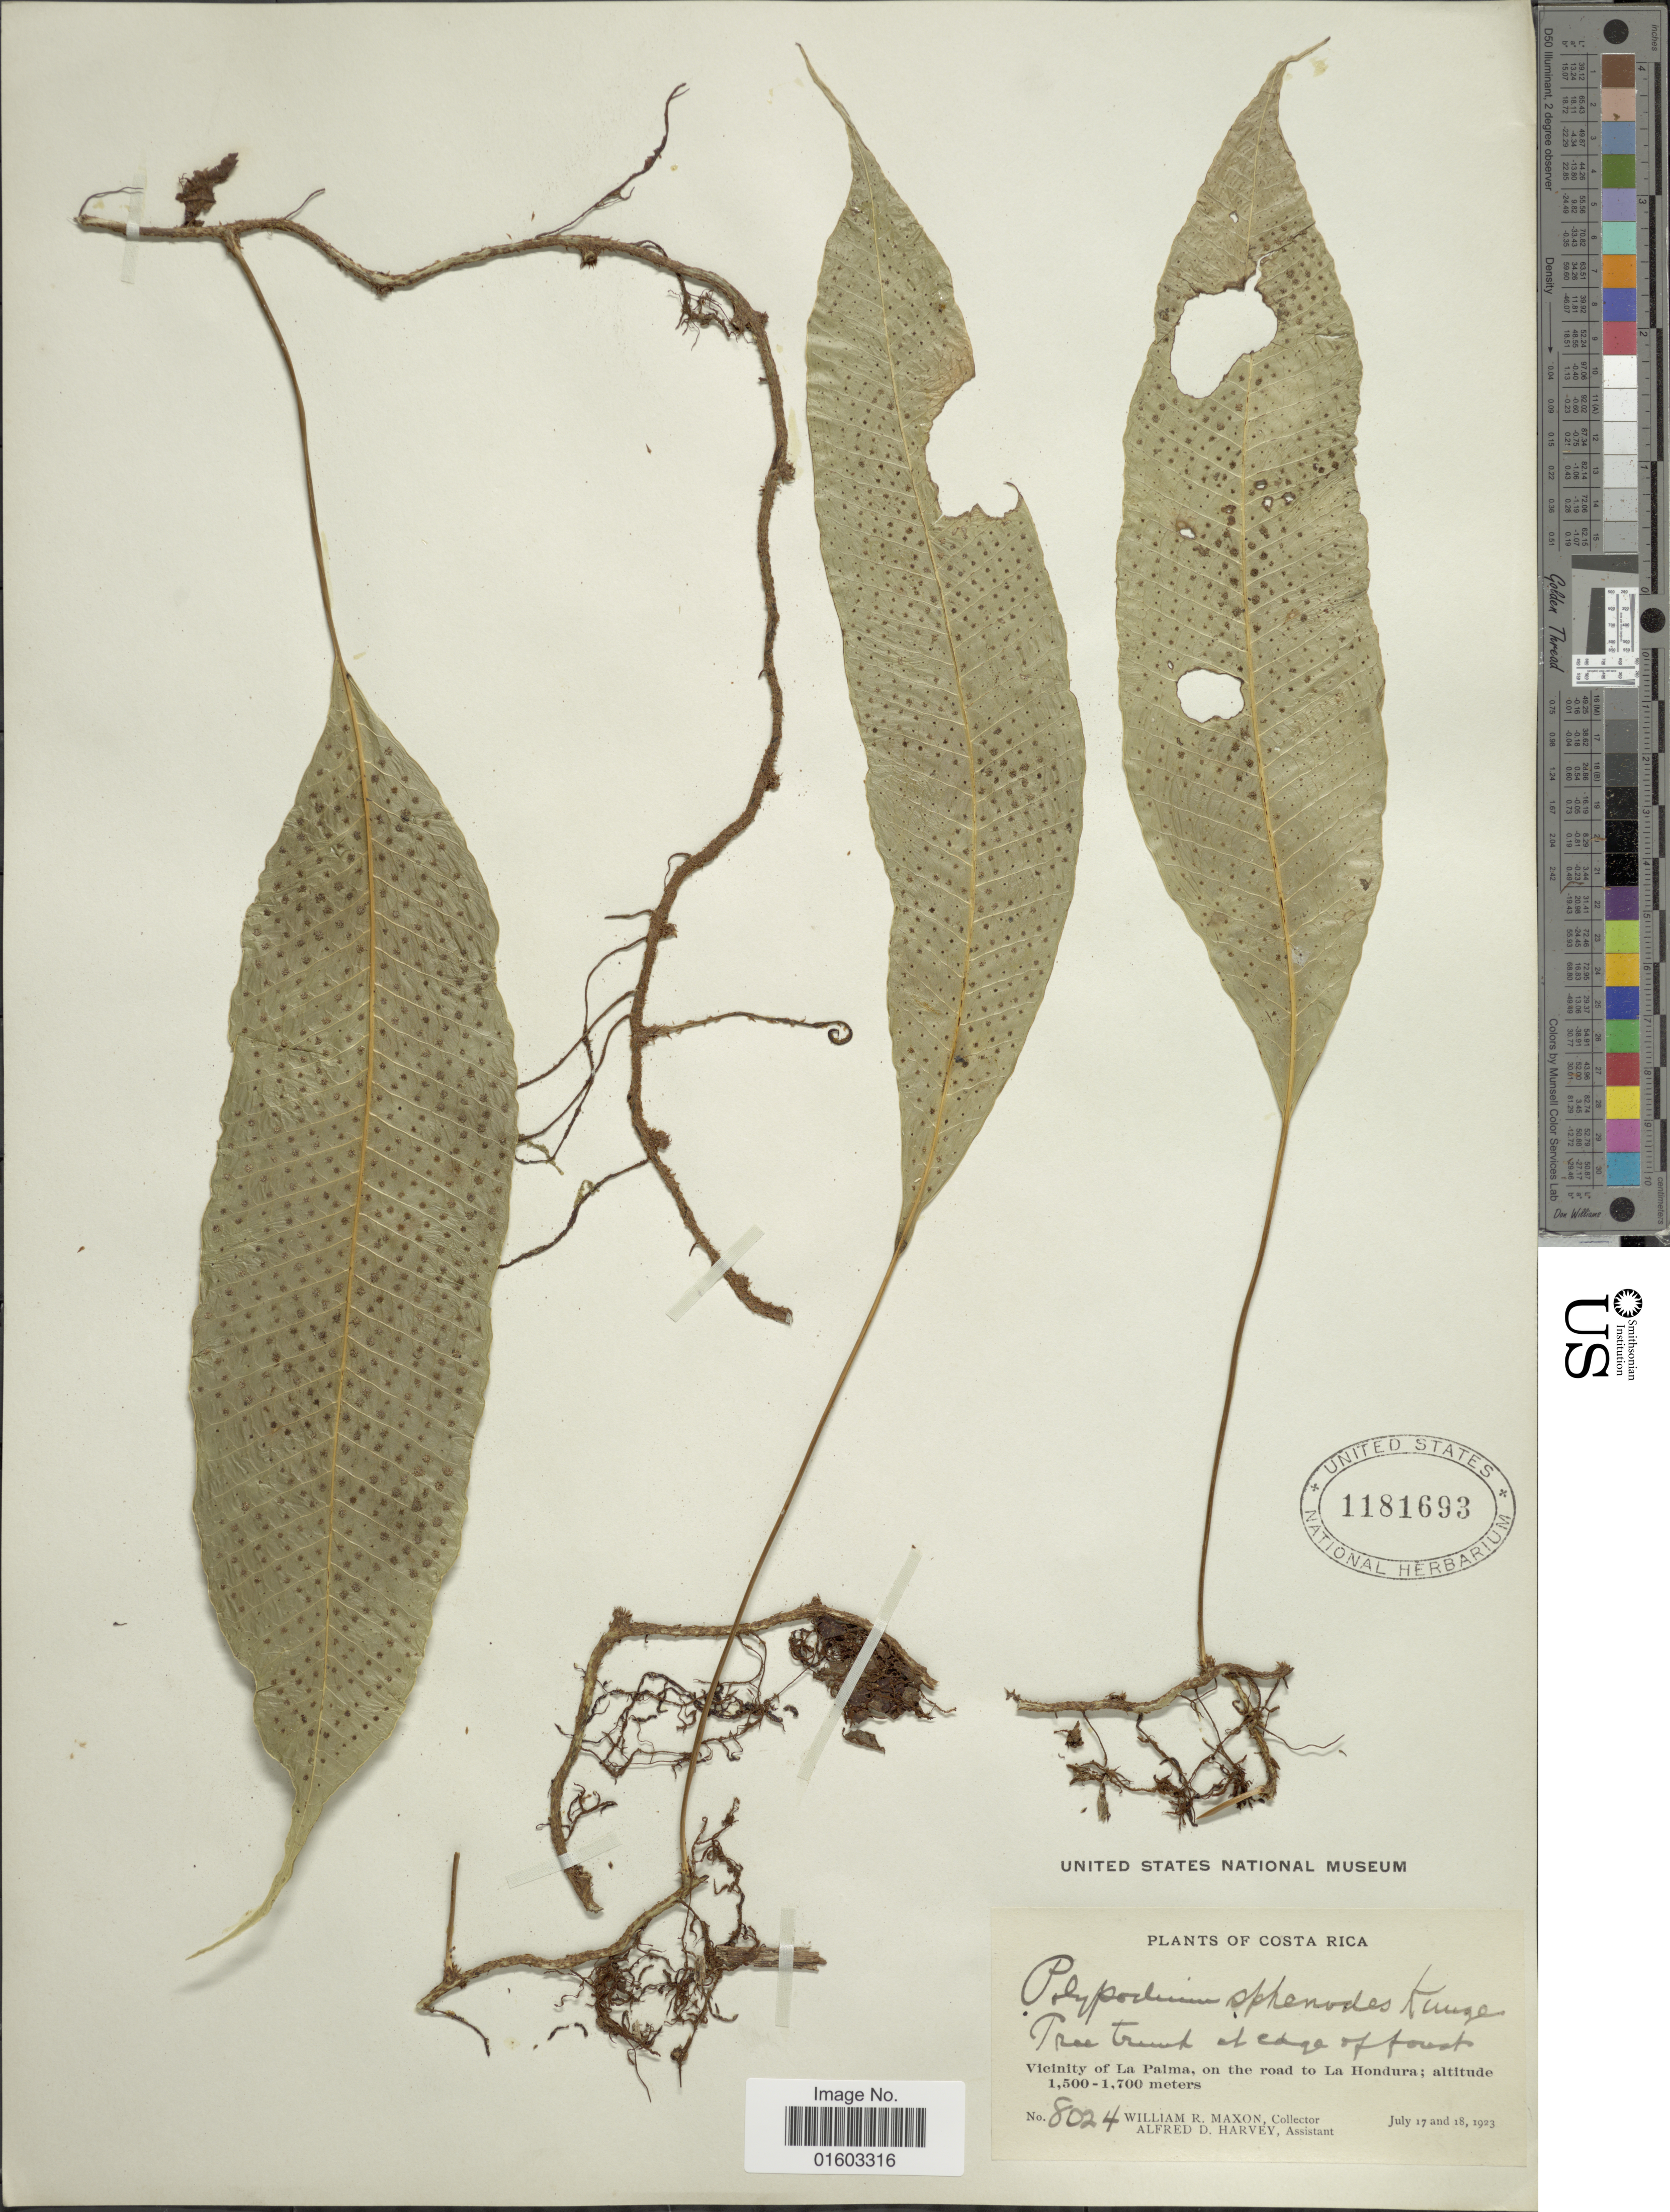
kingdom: Plantae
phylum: Tracheophyta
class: Polypodiopsida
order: Polypodiales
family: Polypodiaceae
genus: Campyloneurum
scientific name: Campyloneurum wercklei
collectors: W. R. Maxon & A. D. Harvey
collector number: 8024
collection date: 1923-07-17/1923-07-18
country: Costa Rica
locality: Vicinity of La Palma, on the road to La Hondura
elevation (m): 1500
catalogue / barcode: US 1181693